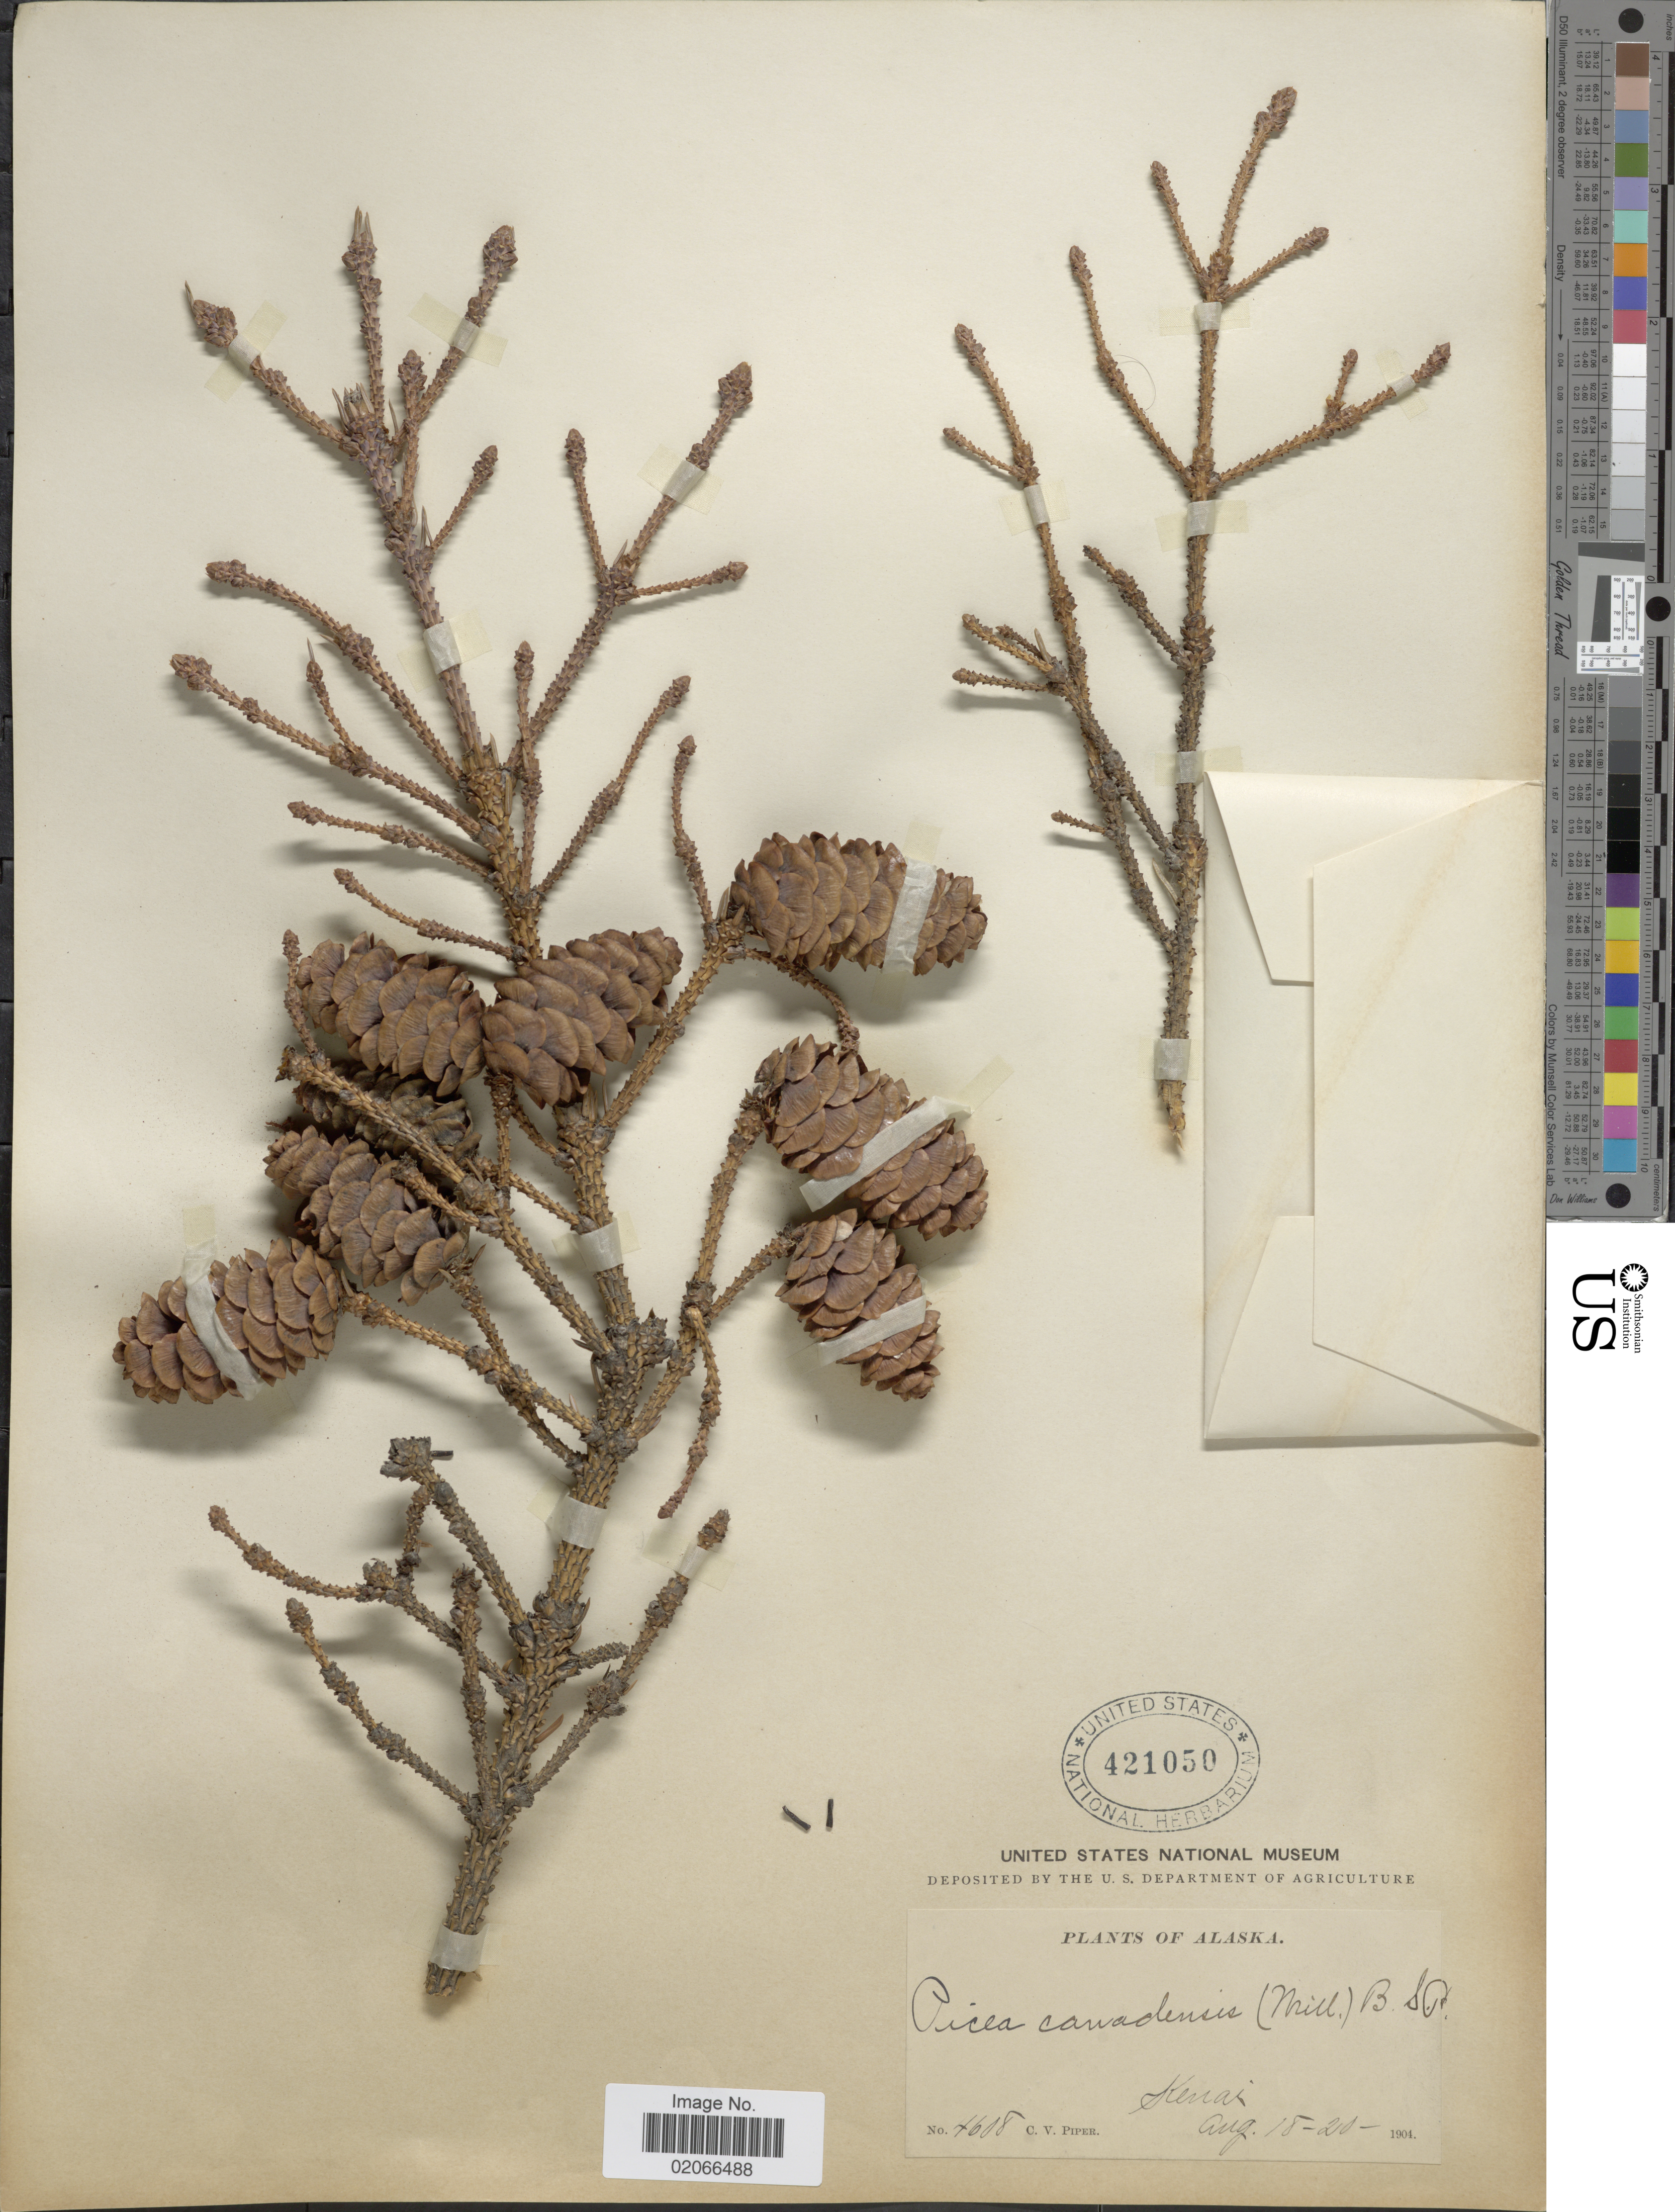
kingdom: Plantae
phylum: Tracheophyta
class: Pinopsida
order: Pinales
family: Pinaceae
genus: Picea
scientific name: Picea glauca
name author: (Moench) Voss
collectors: C. V. Piper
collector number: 4608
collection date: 1904-08-18/1904-08-20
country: United States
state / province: Alaska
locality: Kenai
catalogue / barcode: US 421050